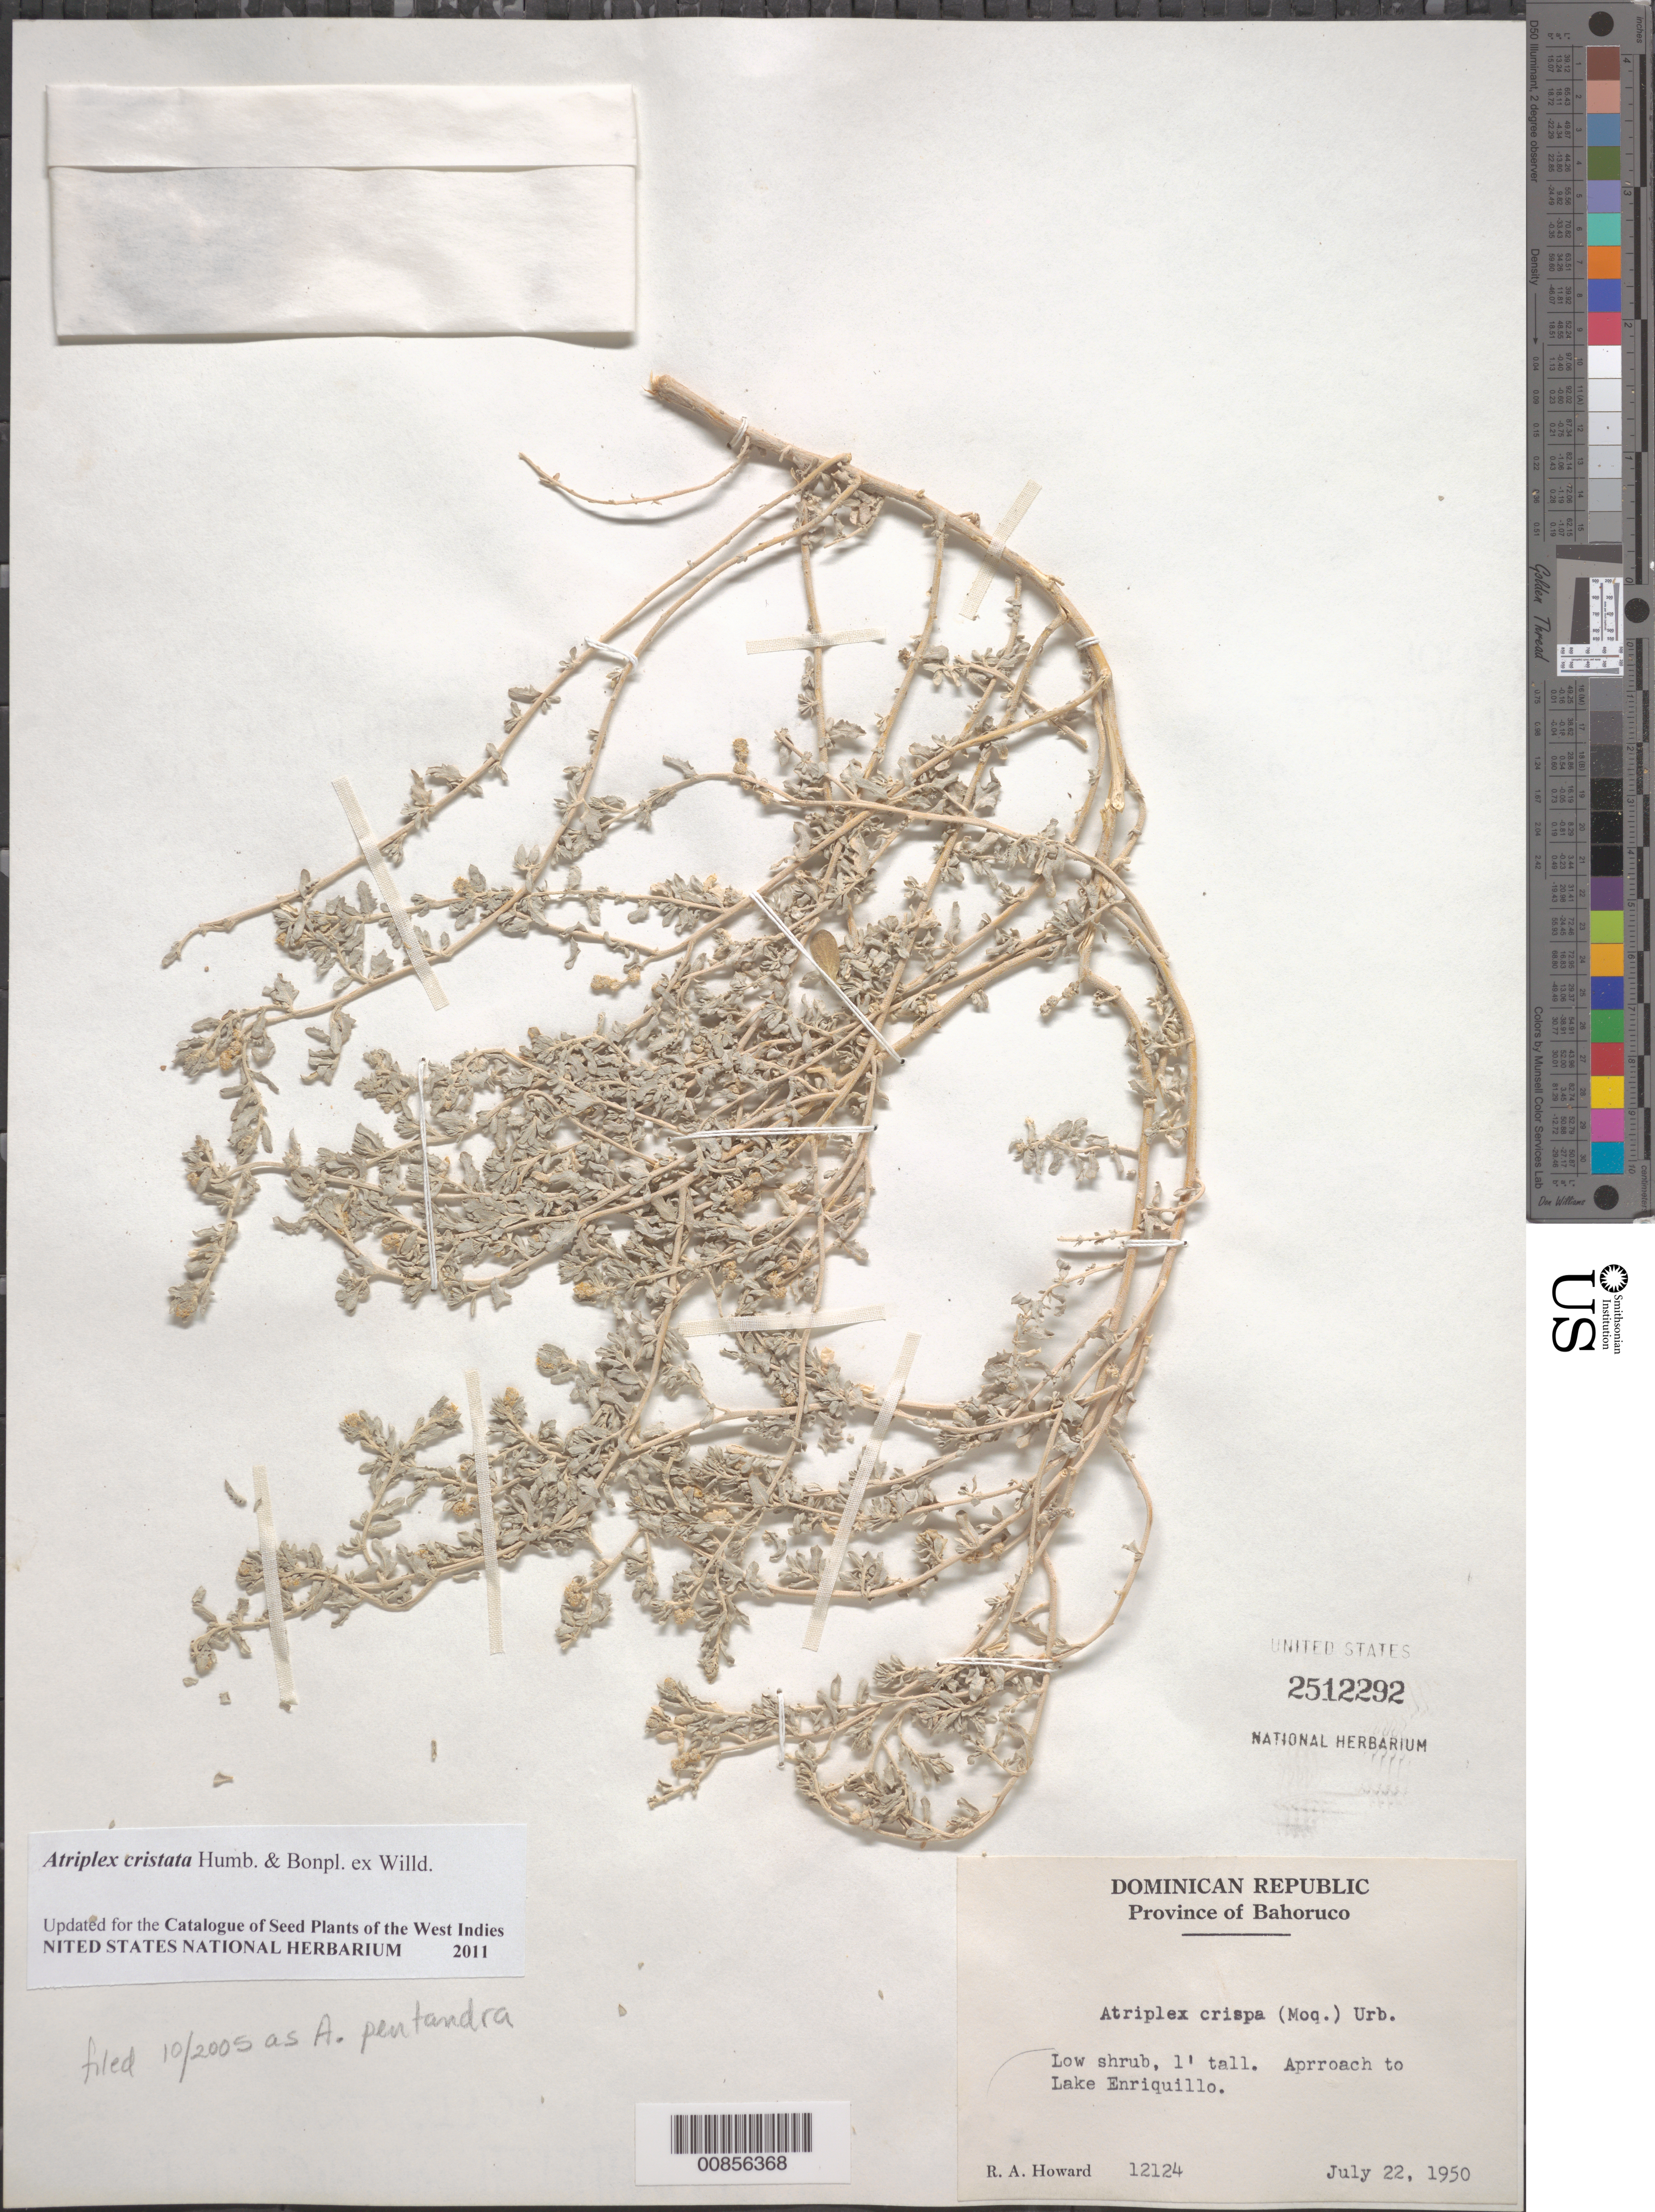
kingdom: Plantae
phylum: Tracheophyta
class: Magnoliopsida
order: Caryophyllales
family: Amaranthaceae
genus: Atriplex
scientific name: Atriplex pentandra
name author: (Jacq.) Standl.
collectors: R. A. Howard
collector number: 12124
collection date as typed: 22 Jul 1950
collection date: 1950-07-22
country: Dominican Republic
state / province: Baoruco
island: Hispaniola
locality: Approach to Lake Enriquillo.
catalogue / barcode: US 2512292